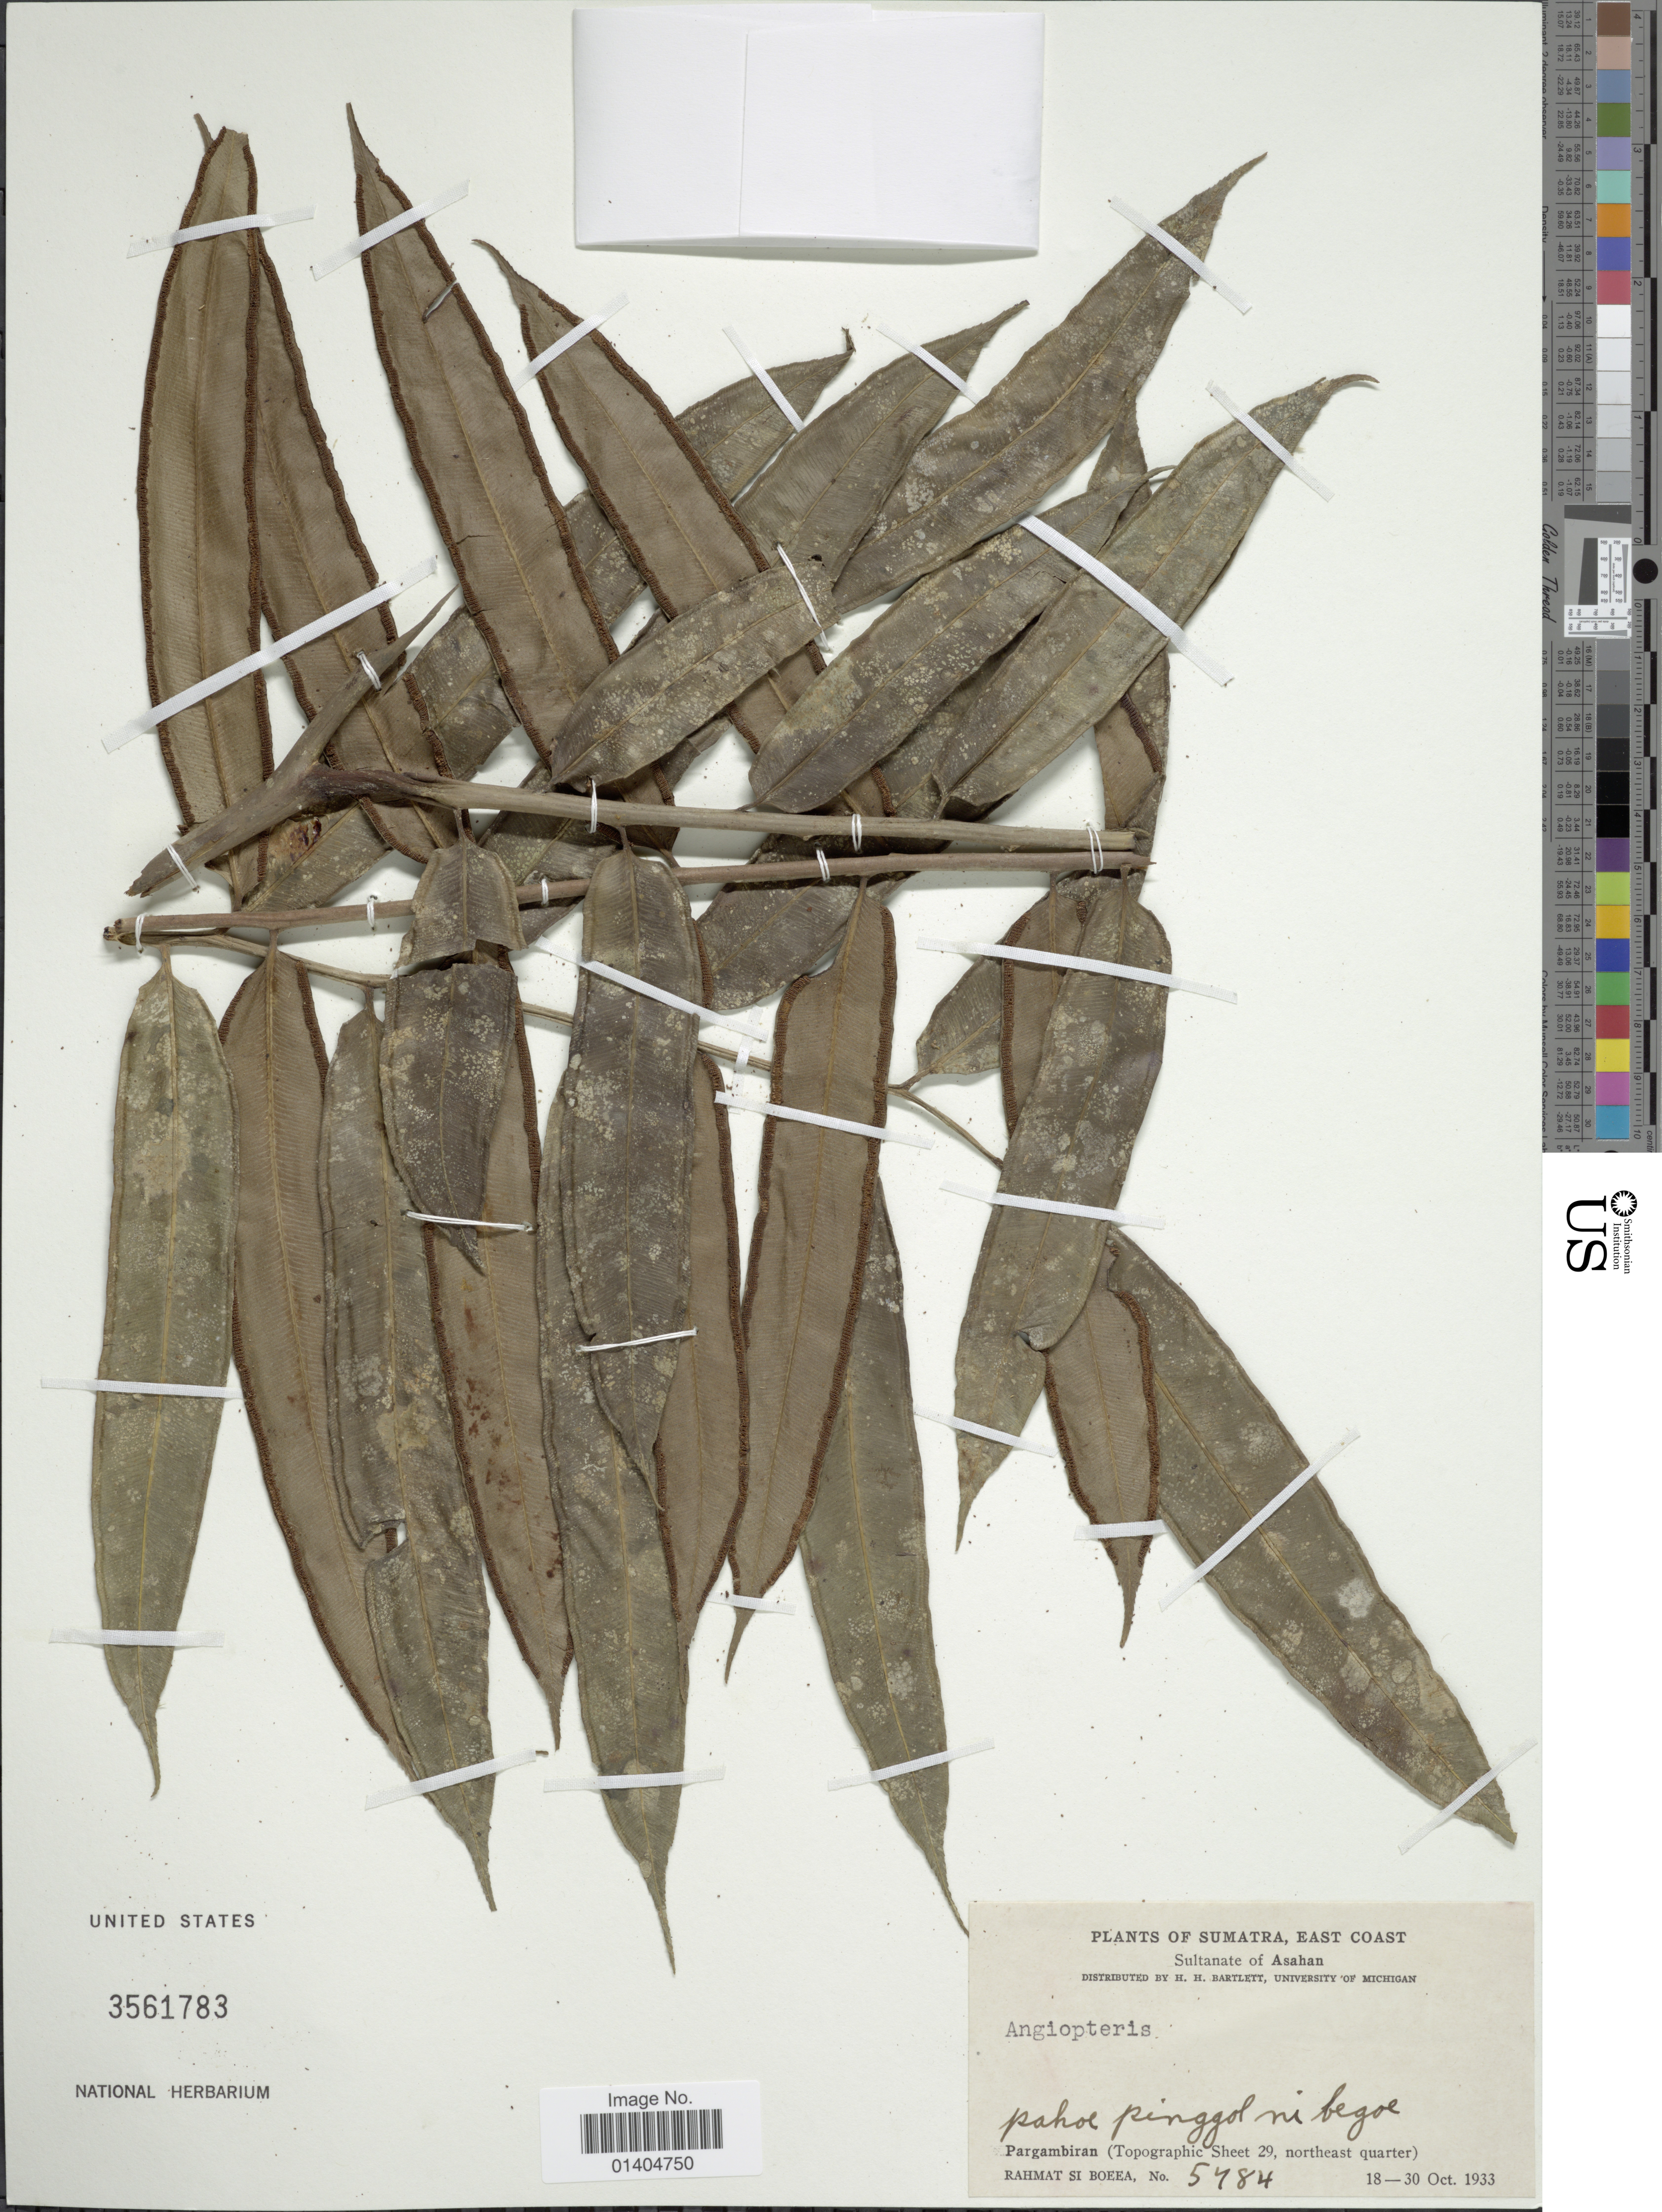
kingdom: Plantae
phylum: Tracheophyta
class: Polypodiopsida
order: Marattiales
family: Marattiaceae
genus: Angiopteris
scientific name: Angiopteris sp.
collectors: Rahmat Si Boeea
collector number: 5484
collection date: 1933-10-18/1933-10-30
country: Indonesia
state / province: Sumatra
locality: Sumatra, East Coast, Sultanateof Asahan, Pargambiran (topographi sheet 29, northeast quarter)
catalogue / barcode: US 3561783